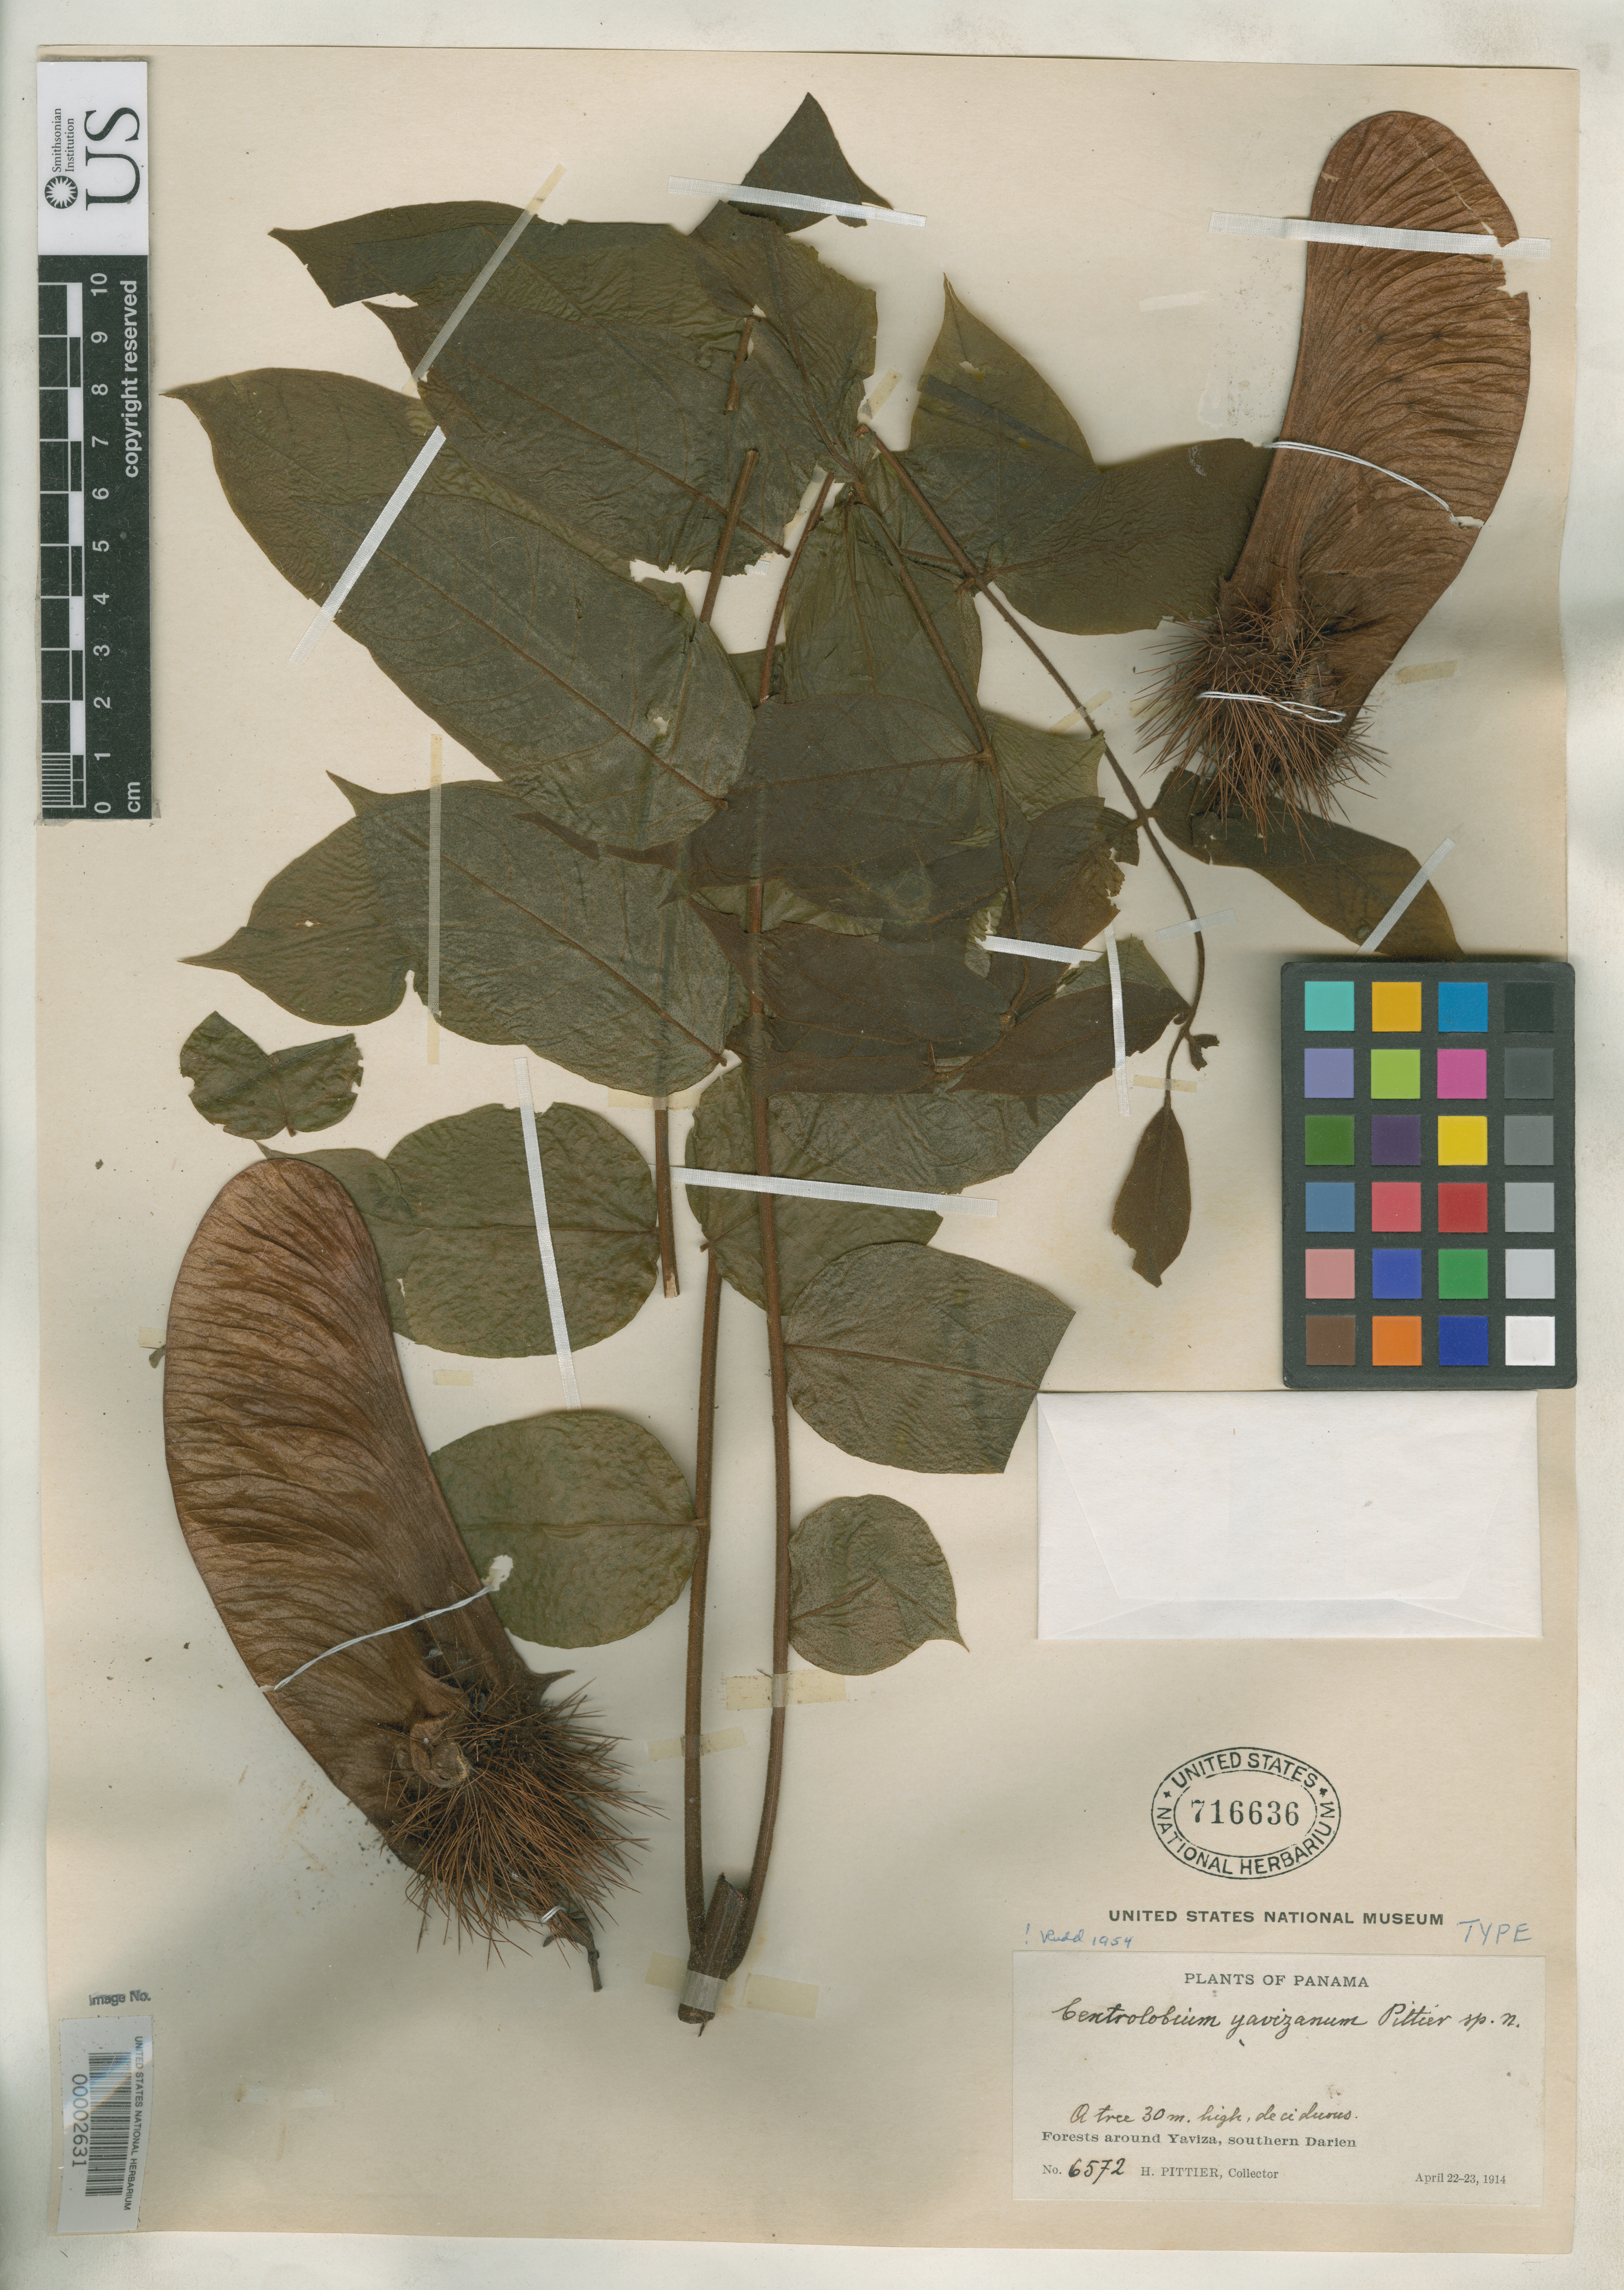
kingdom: Plantae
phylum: Tracheophyta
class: Magnoliopsida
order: Fabales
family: Fabaceae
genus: Centrolobium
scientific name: Centrolobium yavizanum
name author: Pittier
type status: Holotype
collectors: H. F. Pittier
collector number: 6572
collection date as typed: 22 Apr 1914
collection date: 1914-04-22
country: Panama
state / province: Darién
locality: Southern Darien, between Pinogana & Yaviza.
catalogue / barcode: US 716636